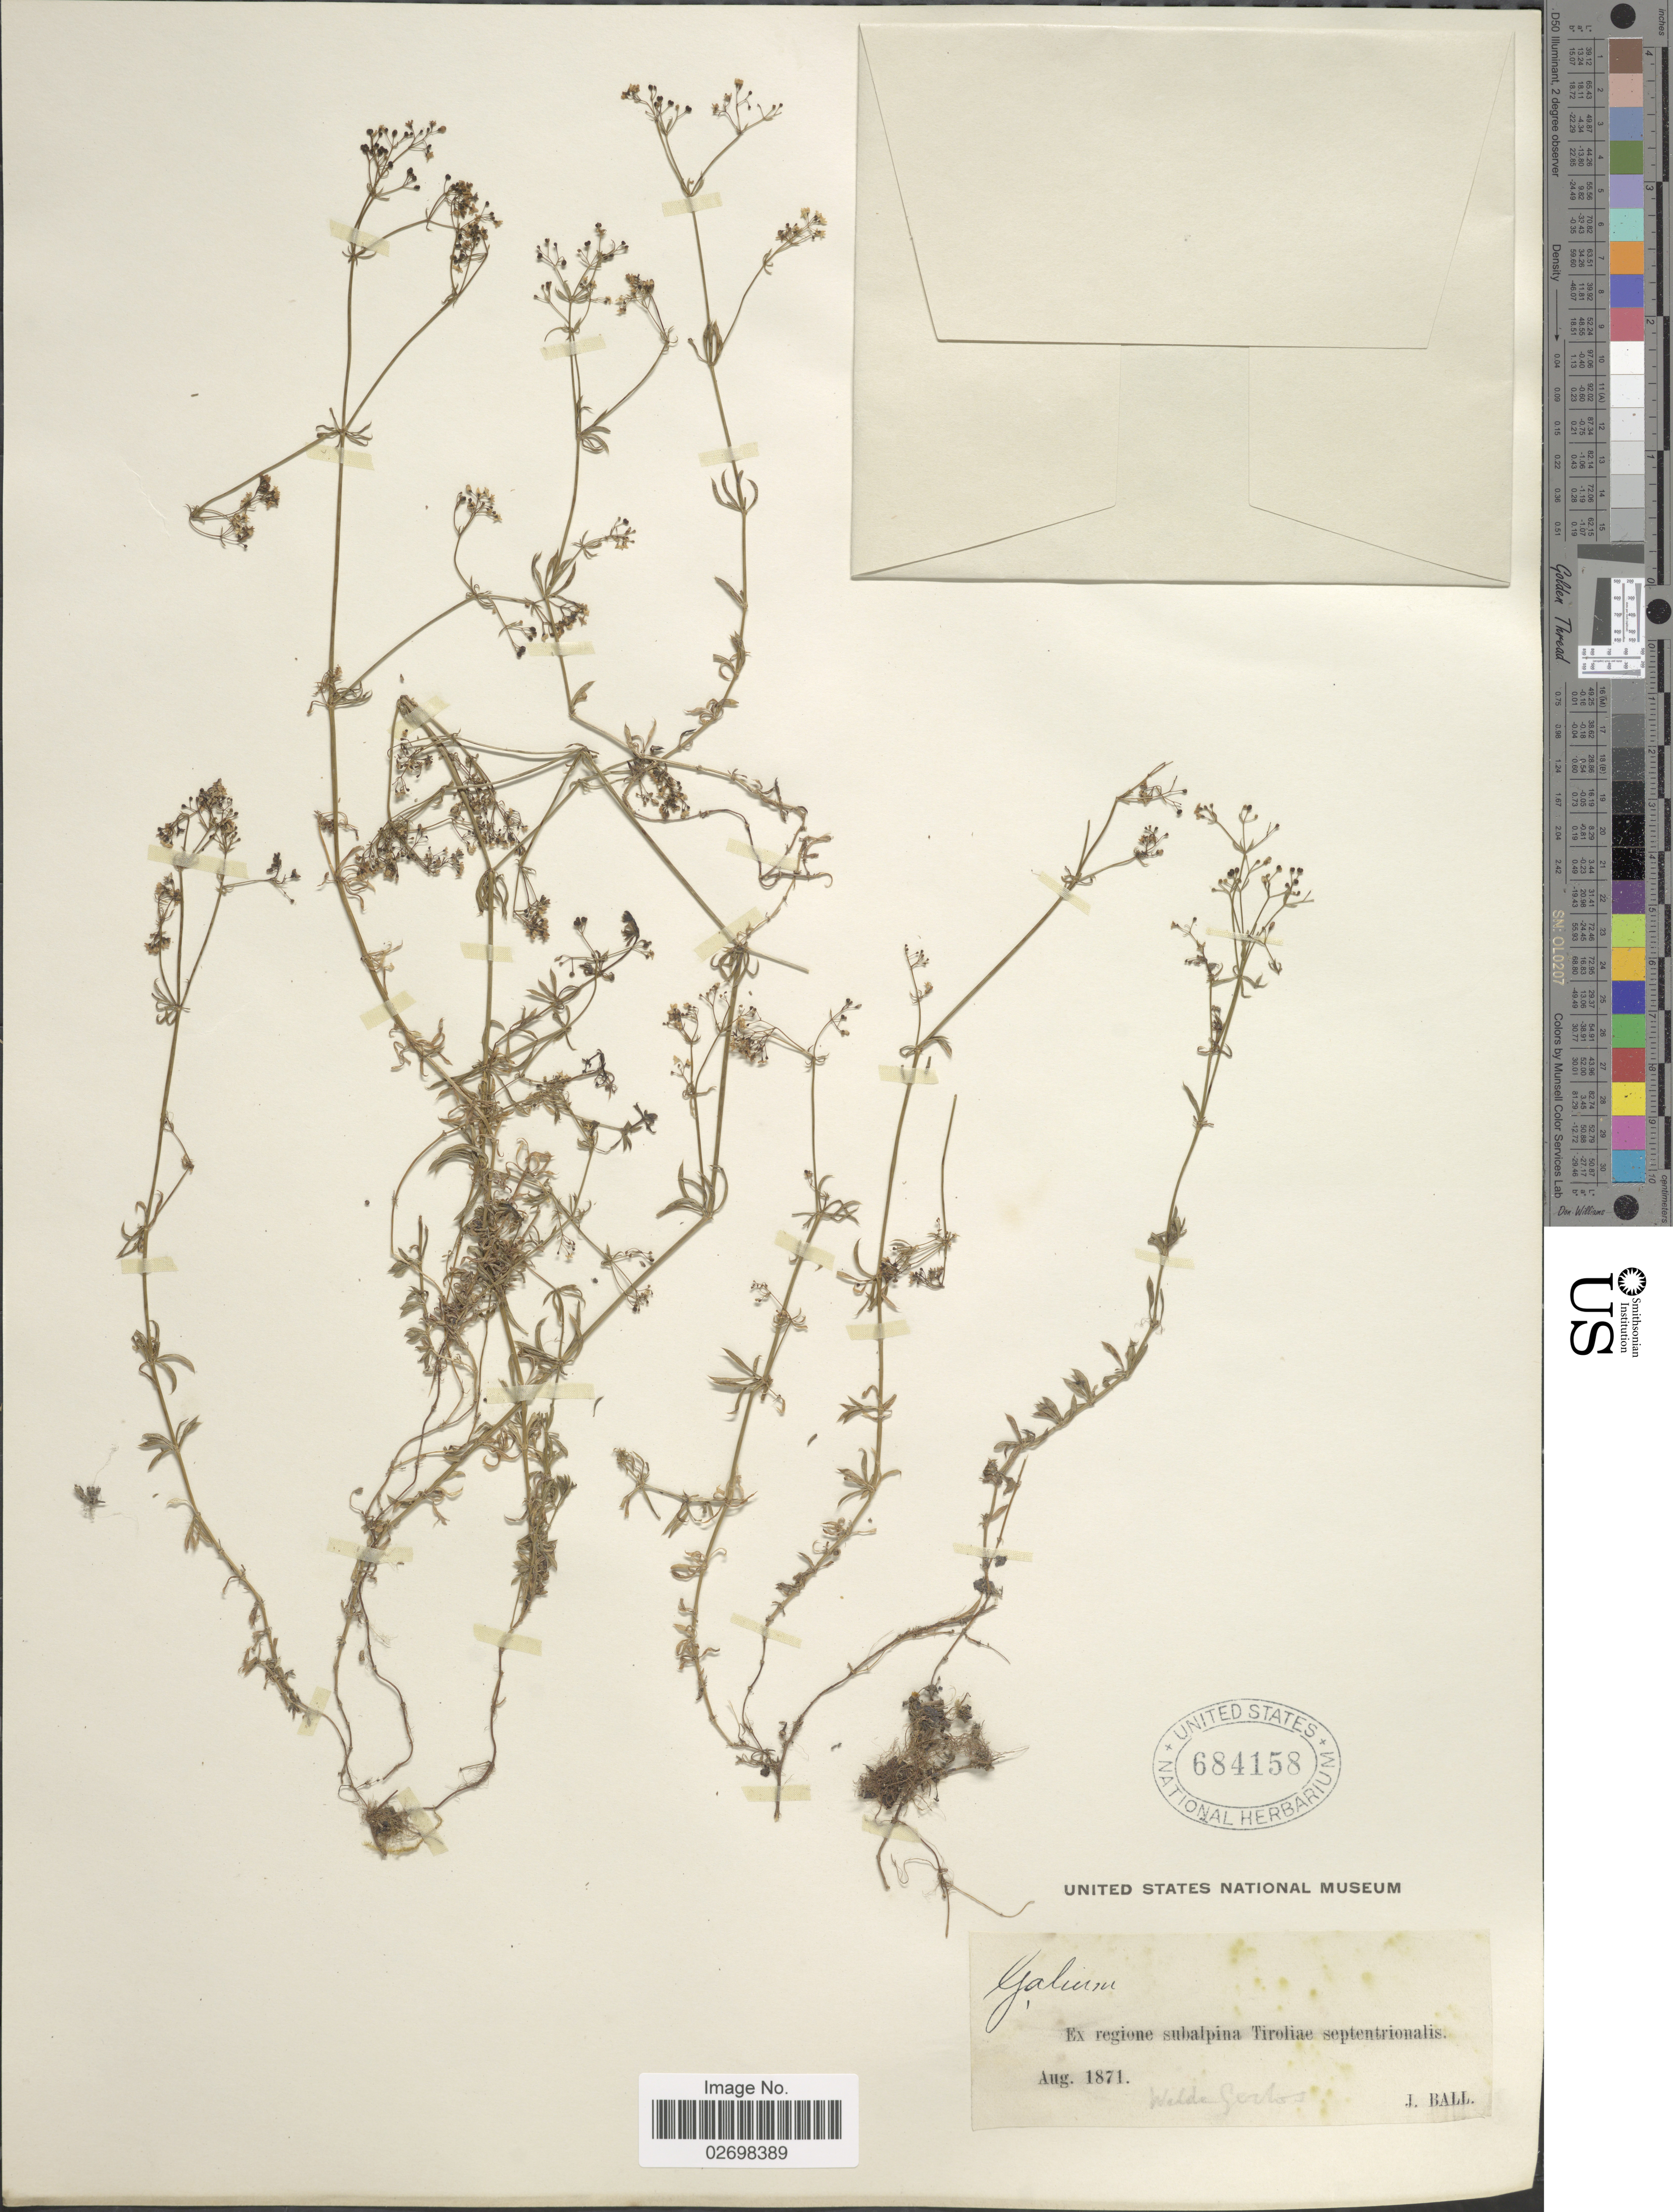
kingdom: Plantae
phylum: Tracheophyta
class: Magnoliopsida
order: Gentianales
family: Rubiaceae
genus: Galium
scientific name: Galium sp.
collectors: J. Ball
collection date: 1871-08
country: Austria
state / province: Tirol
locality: Regione subalpina Tiroliae septentrionalis, Welde Gerlos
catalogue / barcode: US 684158